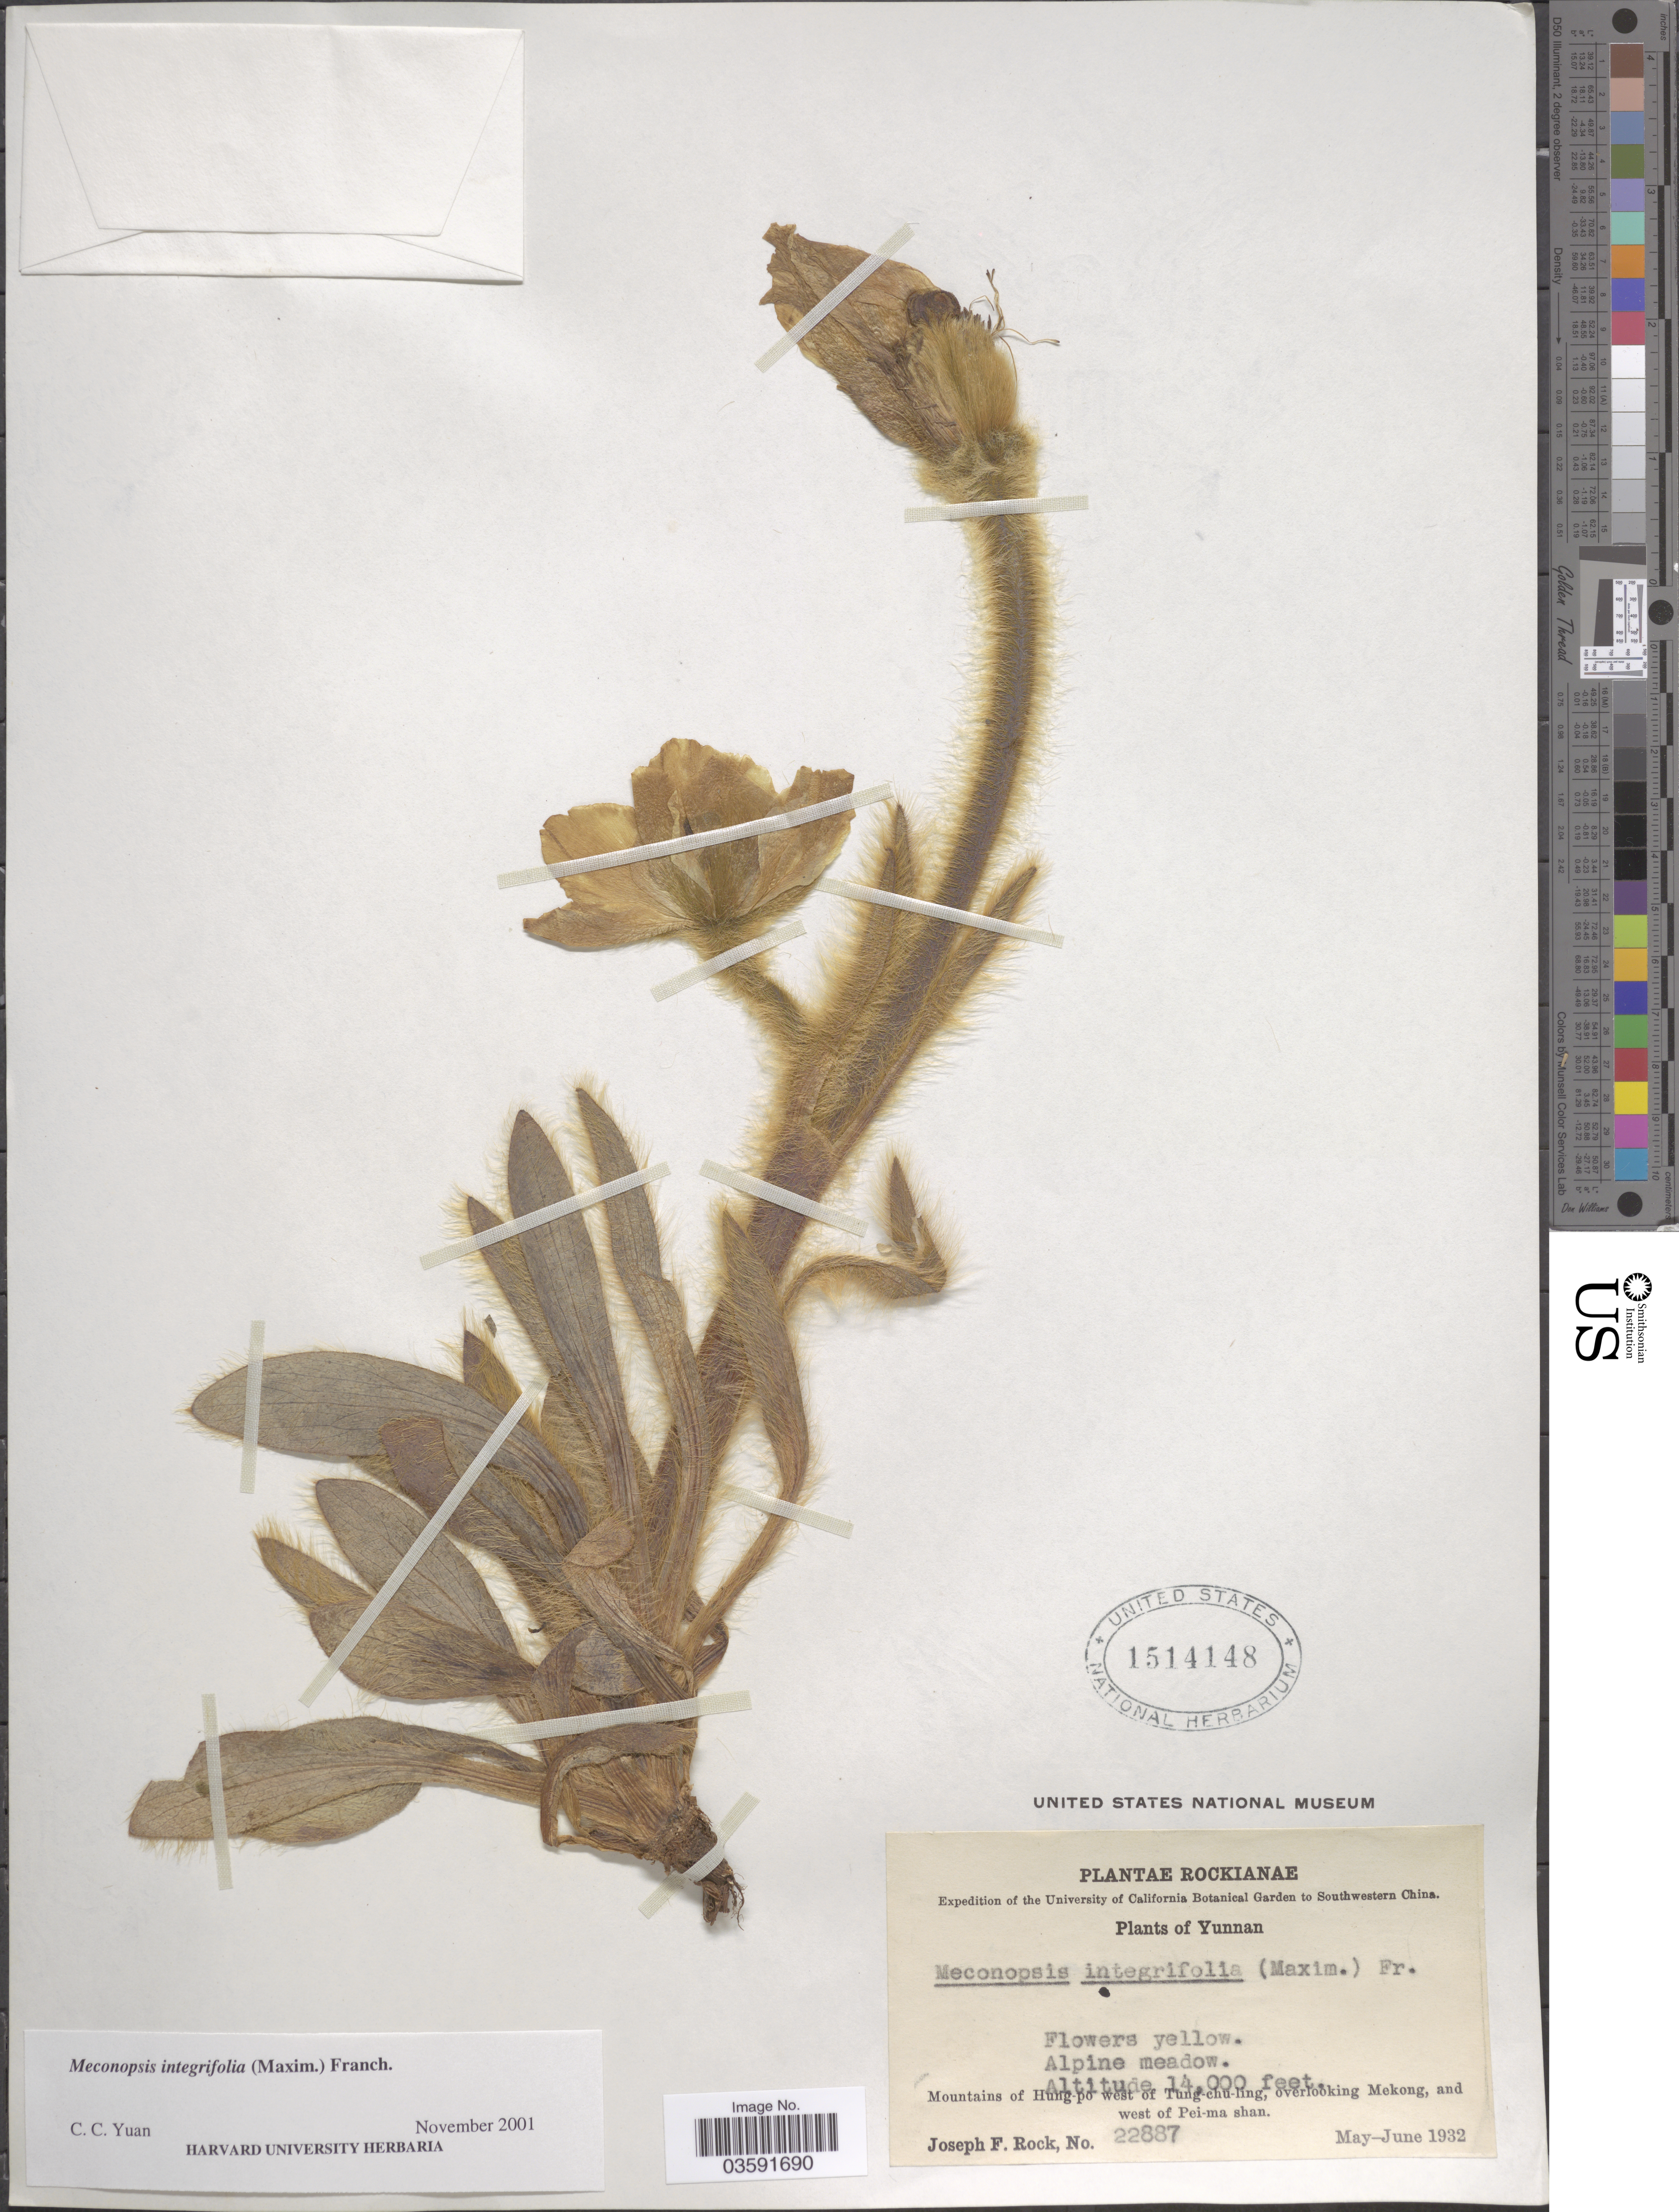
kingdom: Plantae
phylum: Tracheophyta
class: Magnoliopsida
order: Ranunculales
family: Papaveraceae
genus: Meconopsis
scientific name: Meconopsis integrifolia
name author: (Maxim.) Franch.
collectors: J. F. Rock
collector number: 22887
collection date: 1932-05/1932-06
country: China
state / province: Yunnan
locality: Southwestern China. Mountains of Hung-po west of Tung-chu-ling, overlooking Mekong, and west of Pei-ma Shan.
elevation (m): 4267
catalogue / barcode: US 1514148